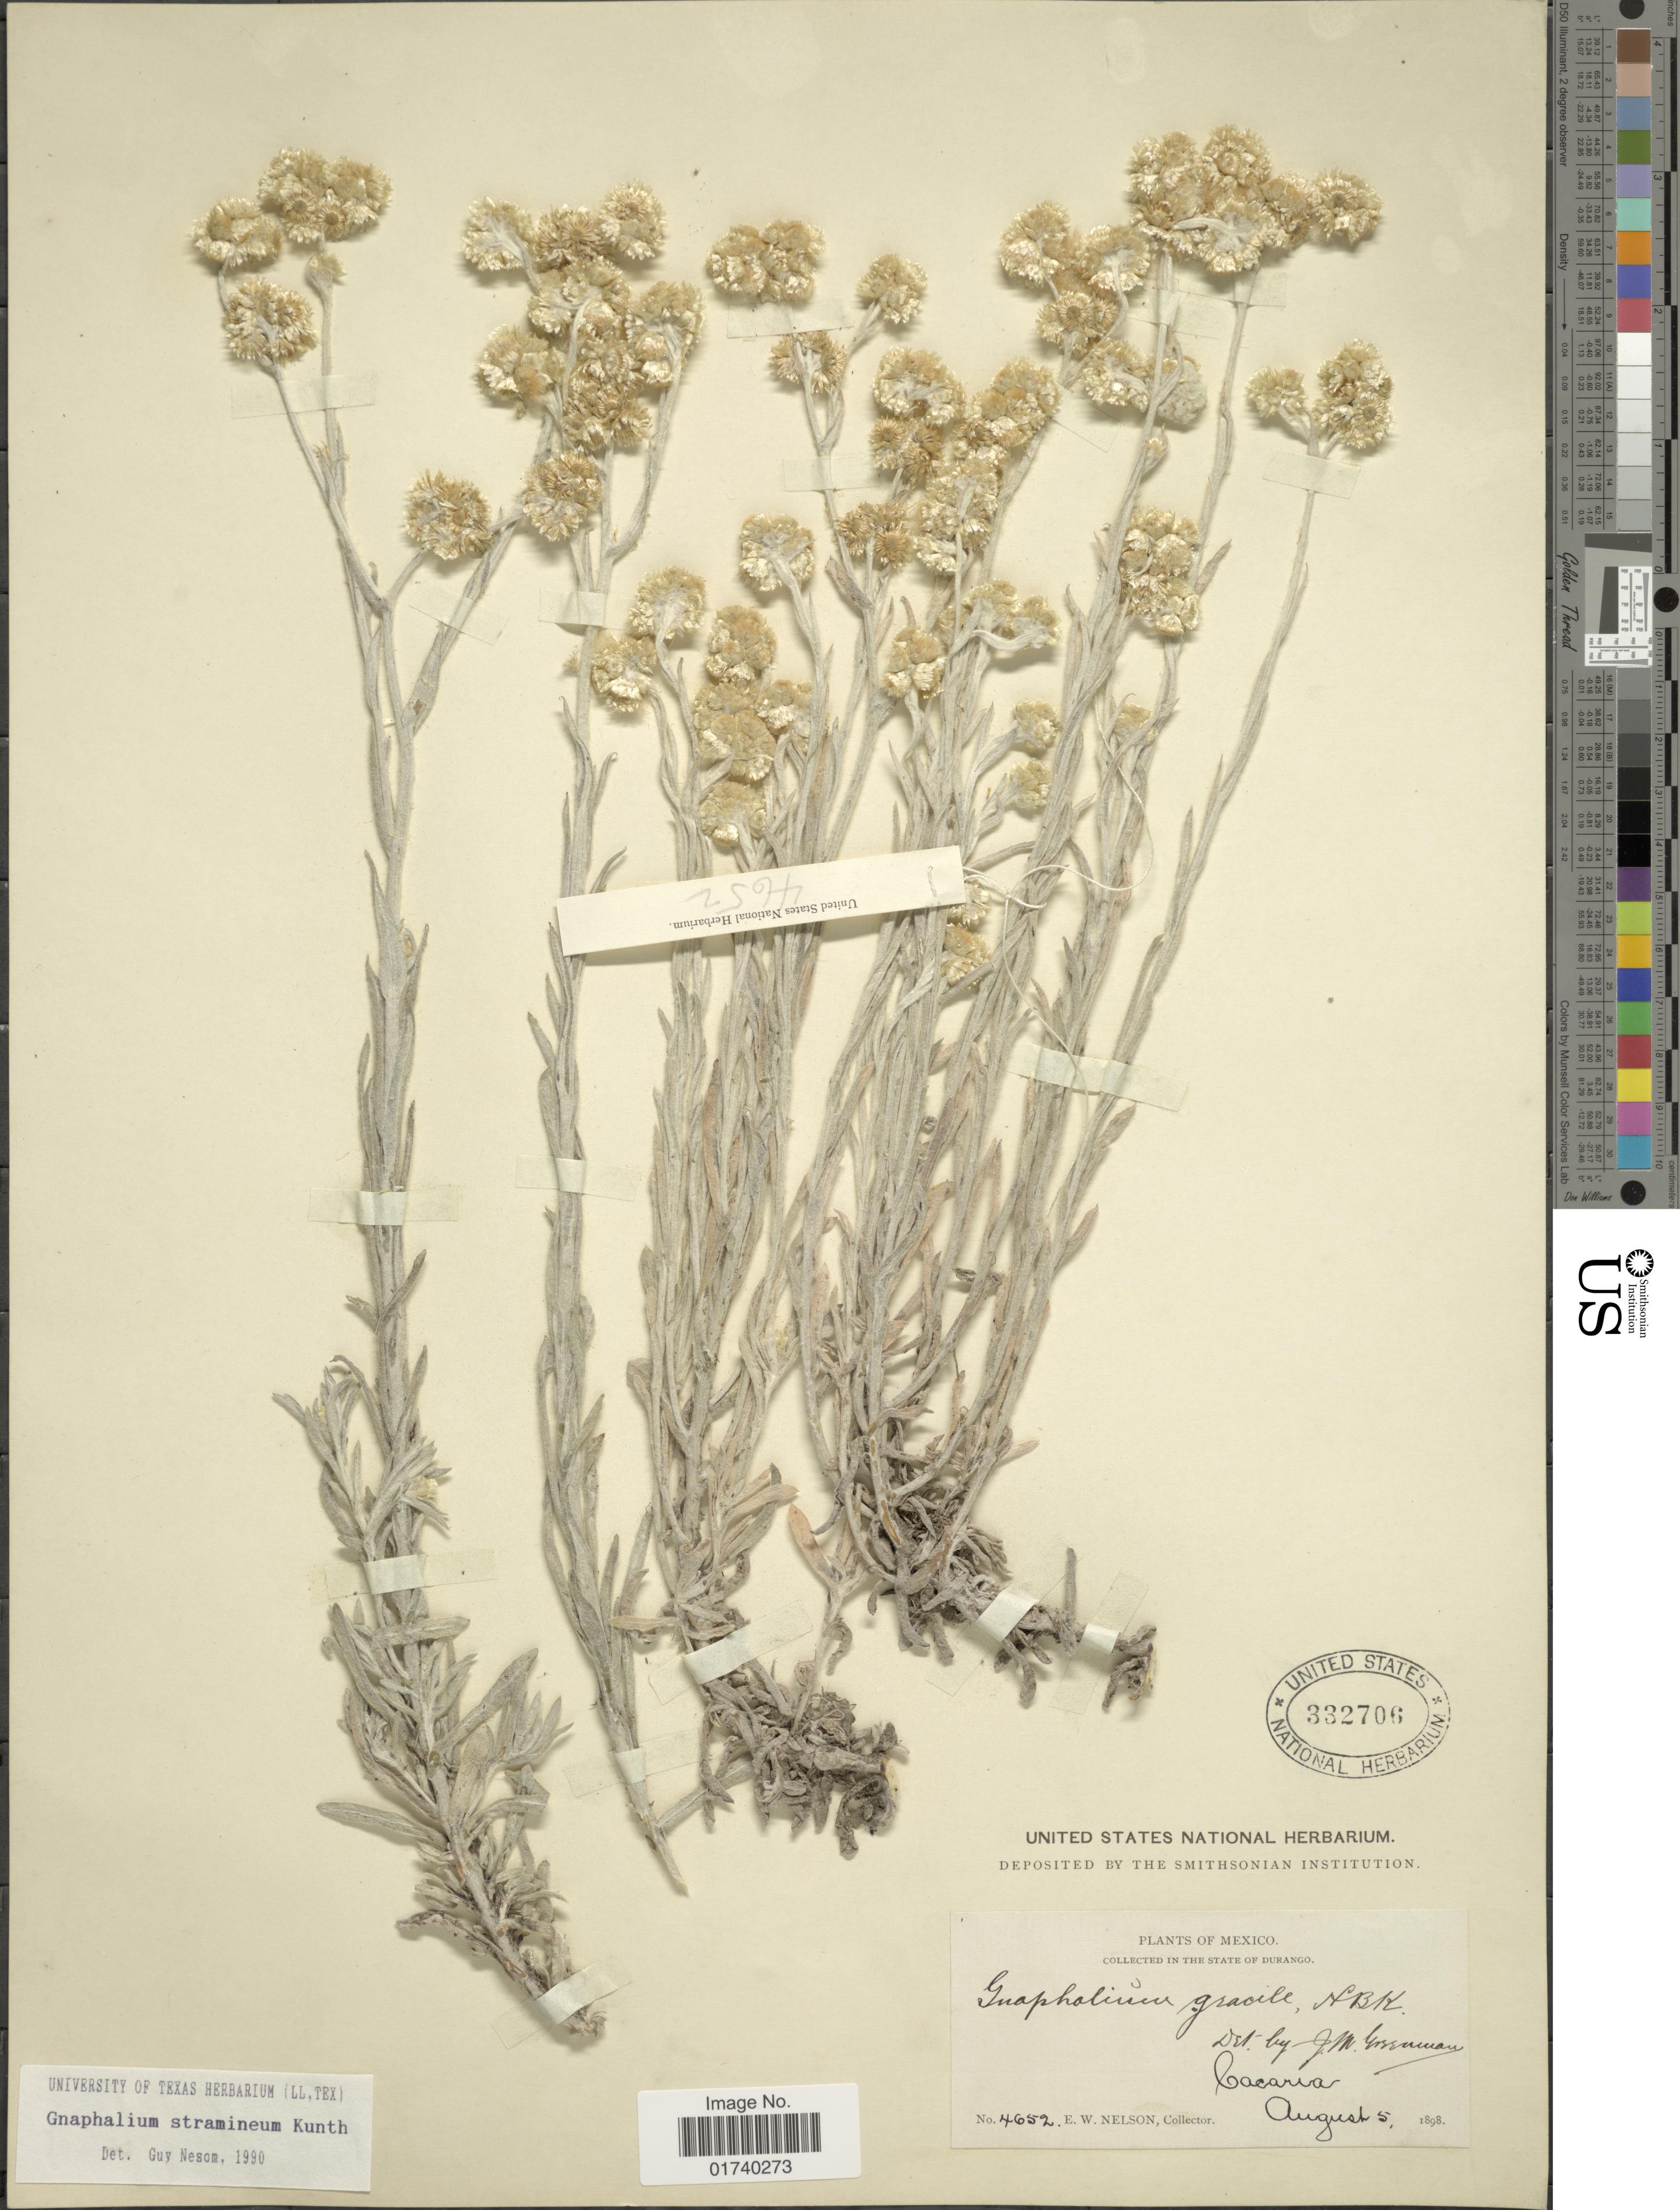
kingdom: Plantae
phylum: Tracheophyta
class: Magnoliopsida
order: Asterales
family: Asteraceae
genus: Pseudognaphalium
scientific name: Pseudognaphalium stramineum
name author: (Kunth) Anderb.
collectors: E. W. Nelson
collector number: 4652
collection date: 1898-08-05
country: Mexico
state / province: Durango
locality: State of Durango, Cacaria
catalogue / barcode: US 332706